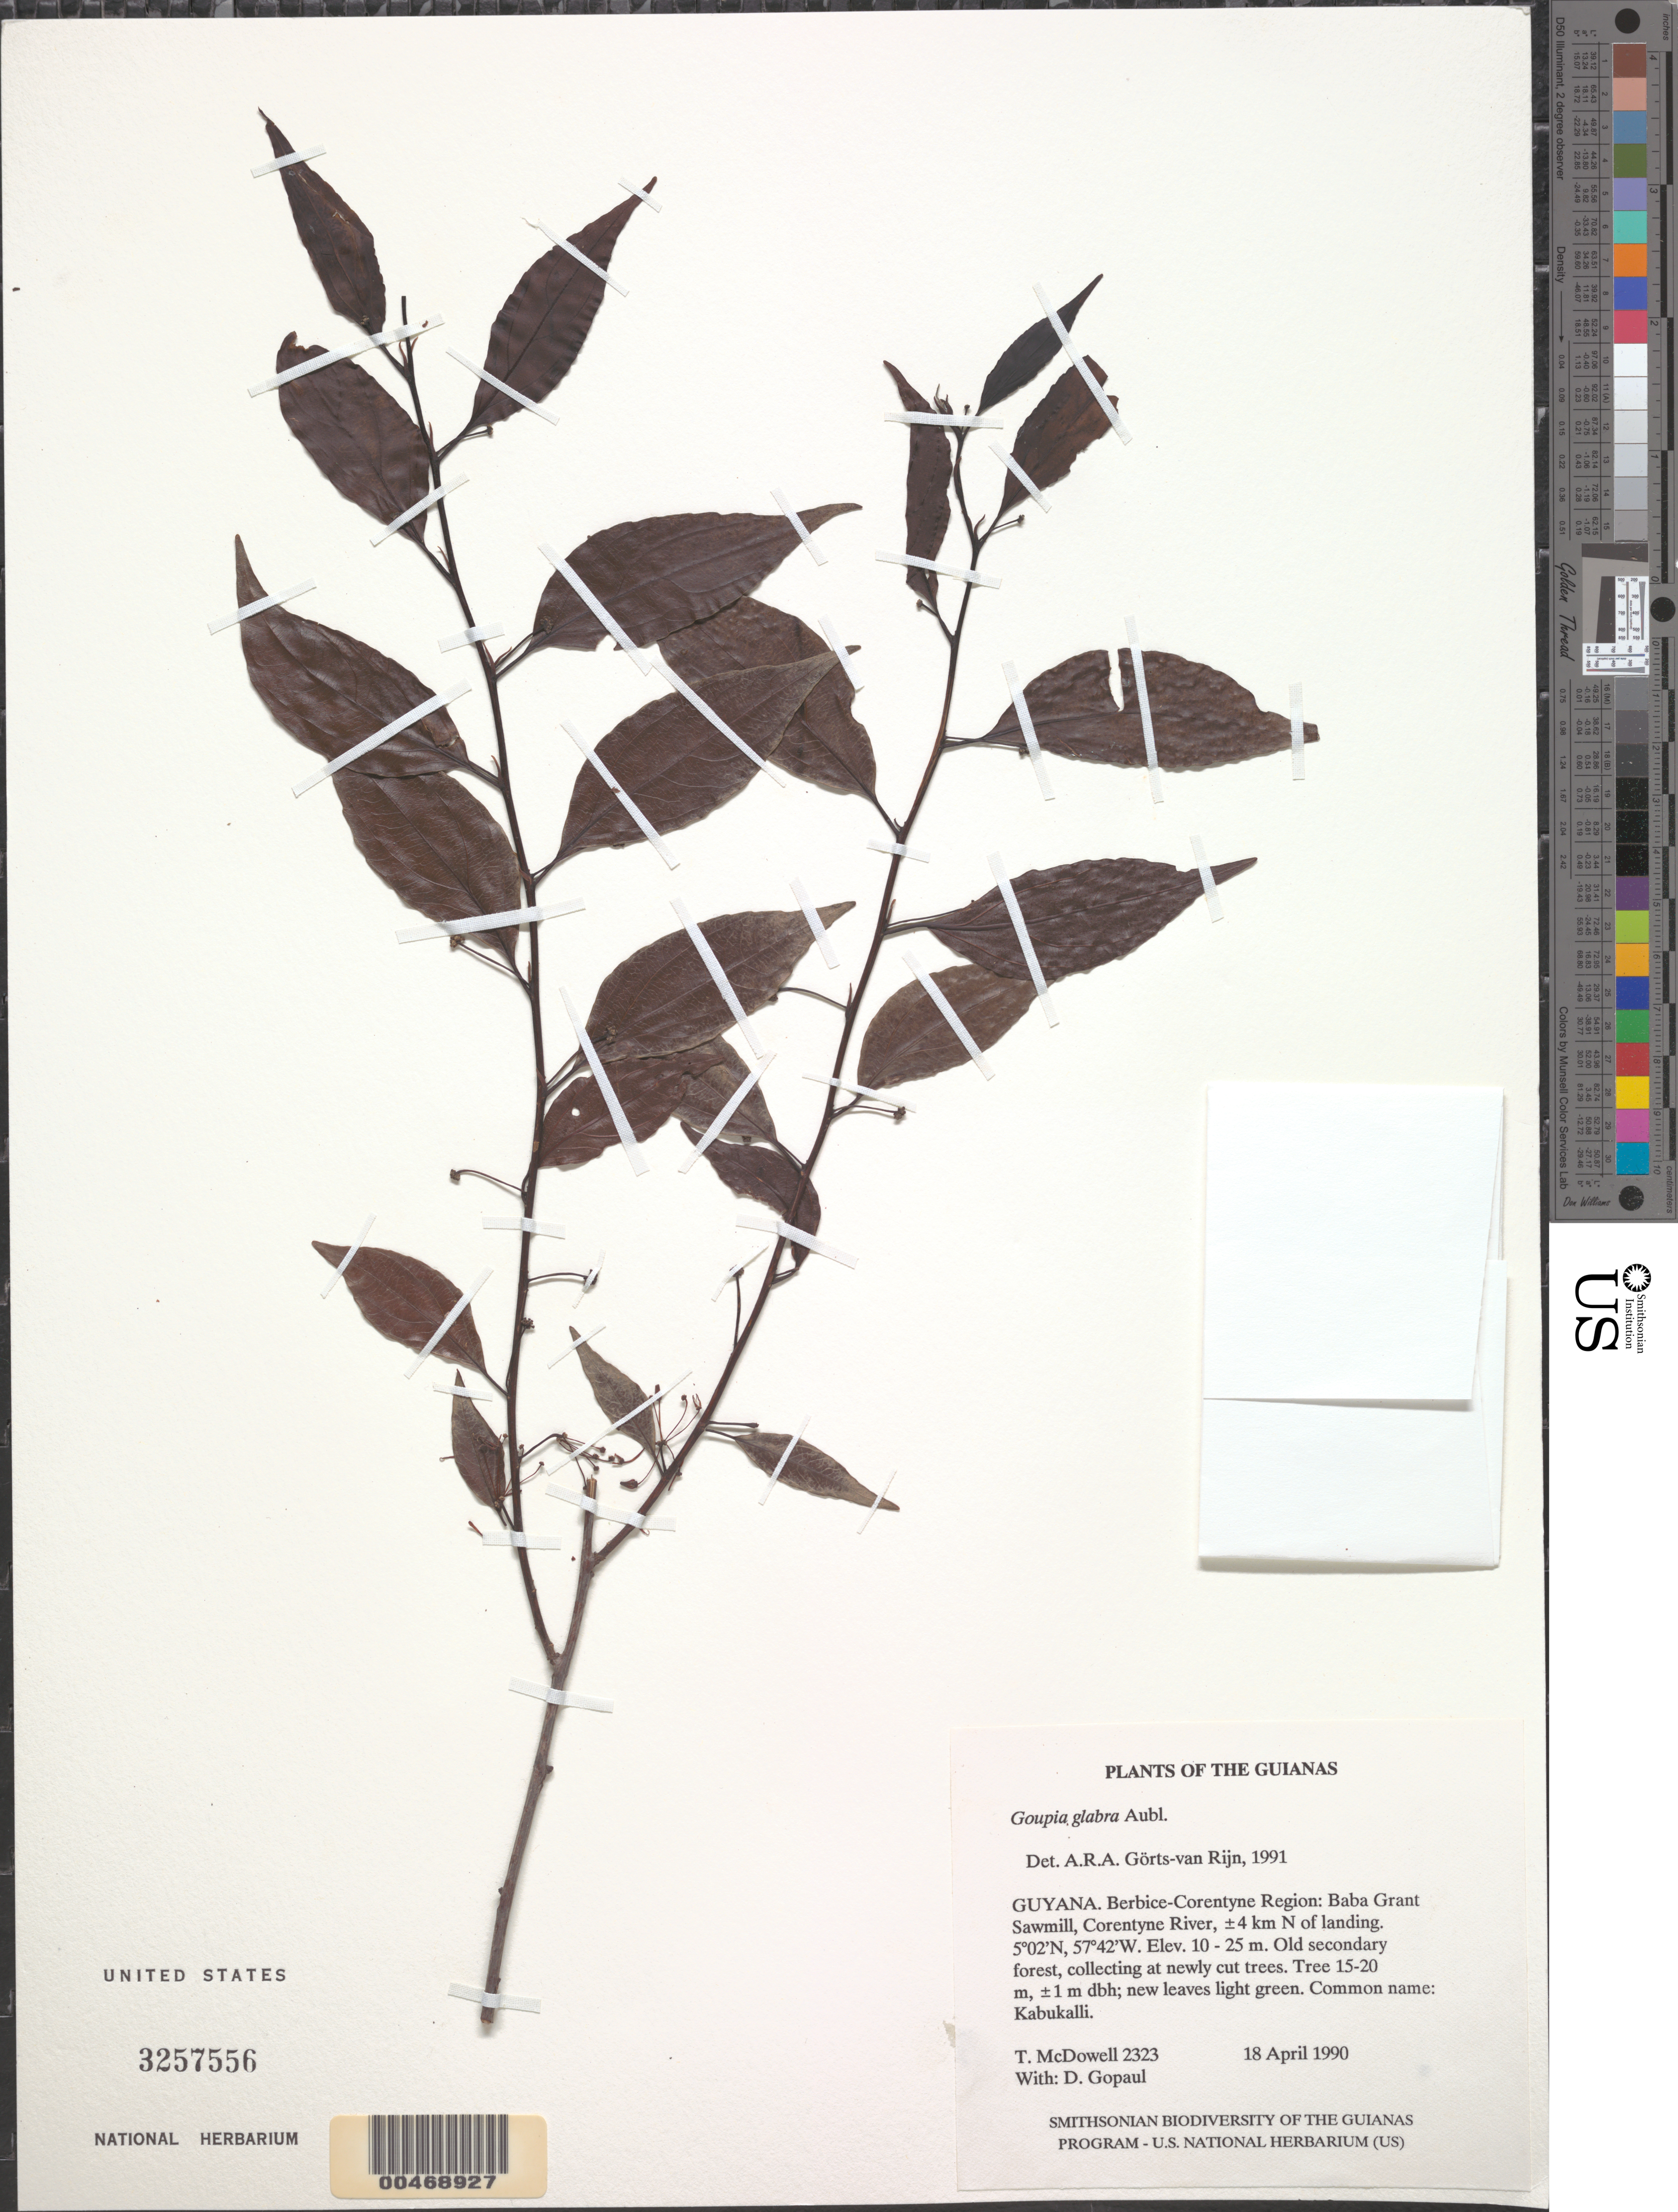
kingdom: Plantae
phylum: Tracheophyta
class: Magnoliopsida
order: Malpighiales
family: Goupiaceae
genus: Goupia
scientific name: Goupia glabra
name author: Aubl.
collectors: T. McDowell & D. Gopaul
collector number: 2323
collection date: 1990-04-18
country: Guyana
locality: The Guianas, Berbice-Corentyne Region: Baba Grant Sawmill, Corentyne River, ± 4 km N of landing.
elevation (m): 10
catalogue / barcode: US 3257556